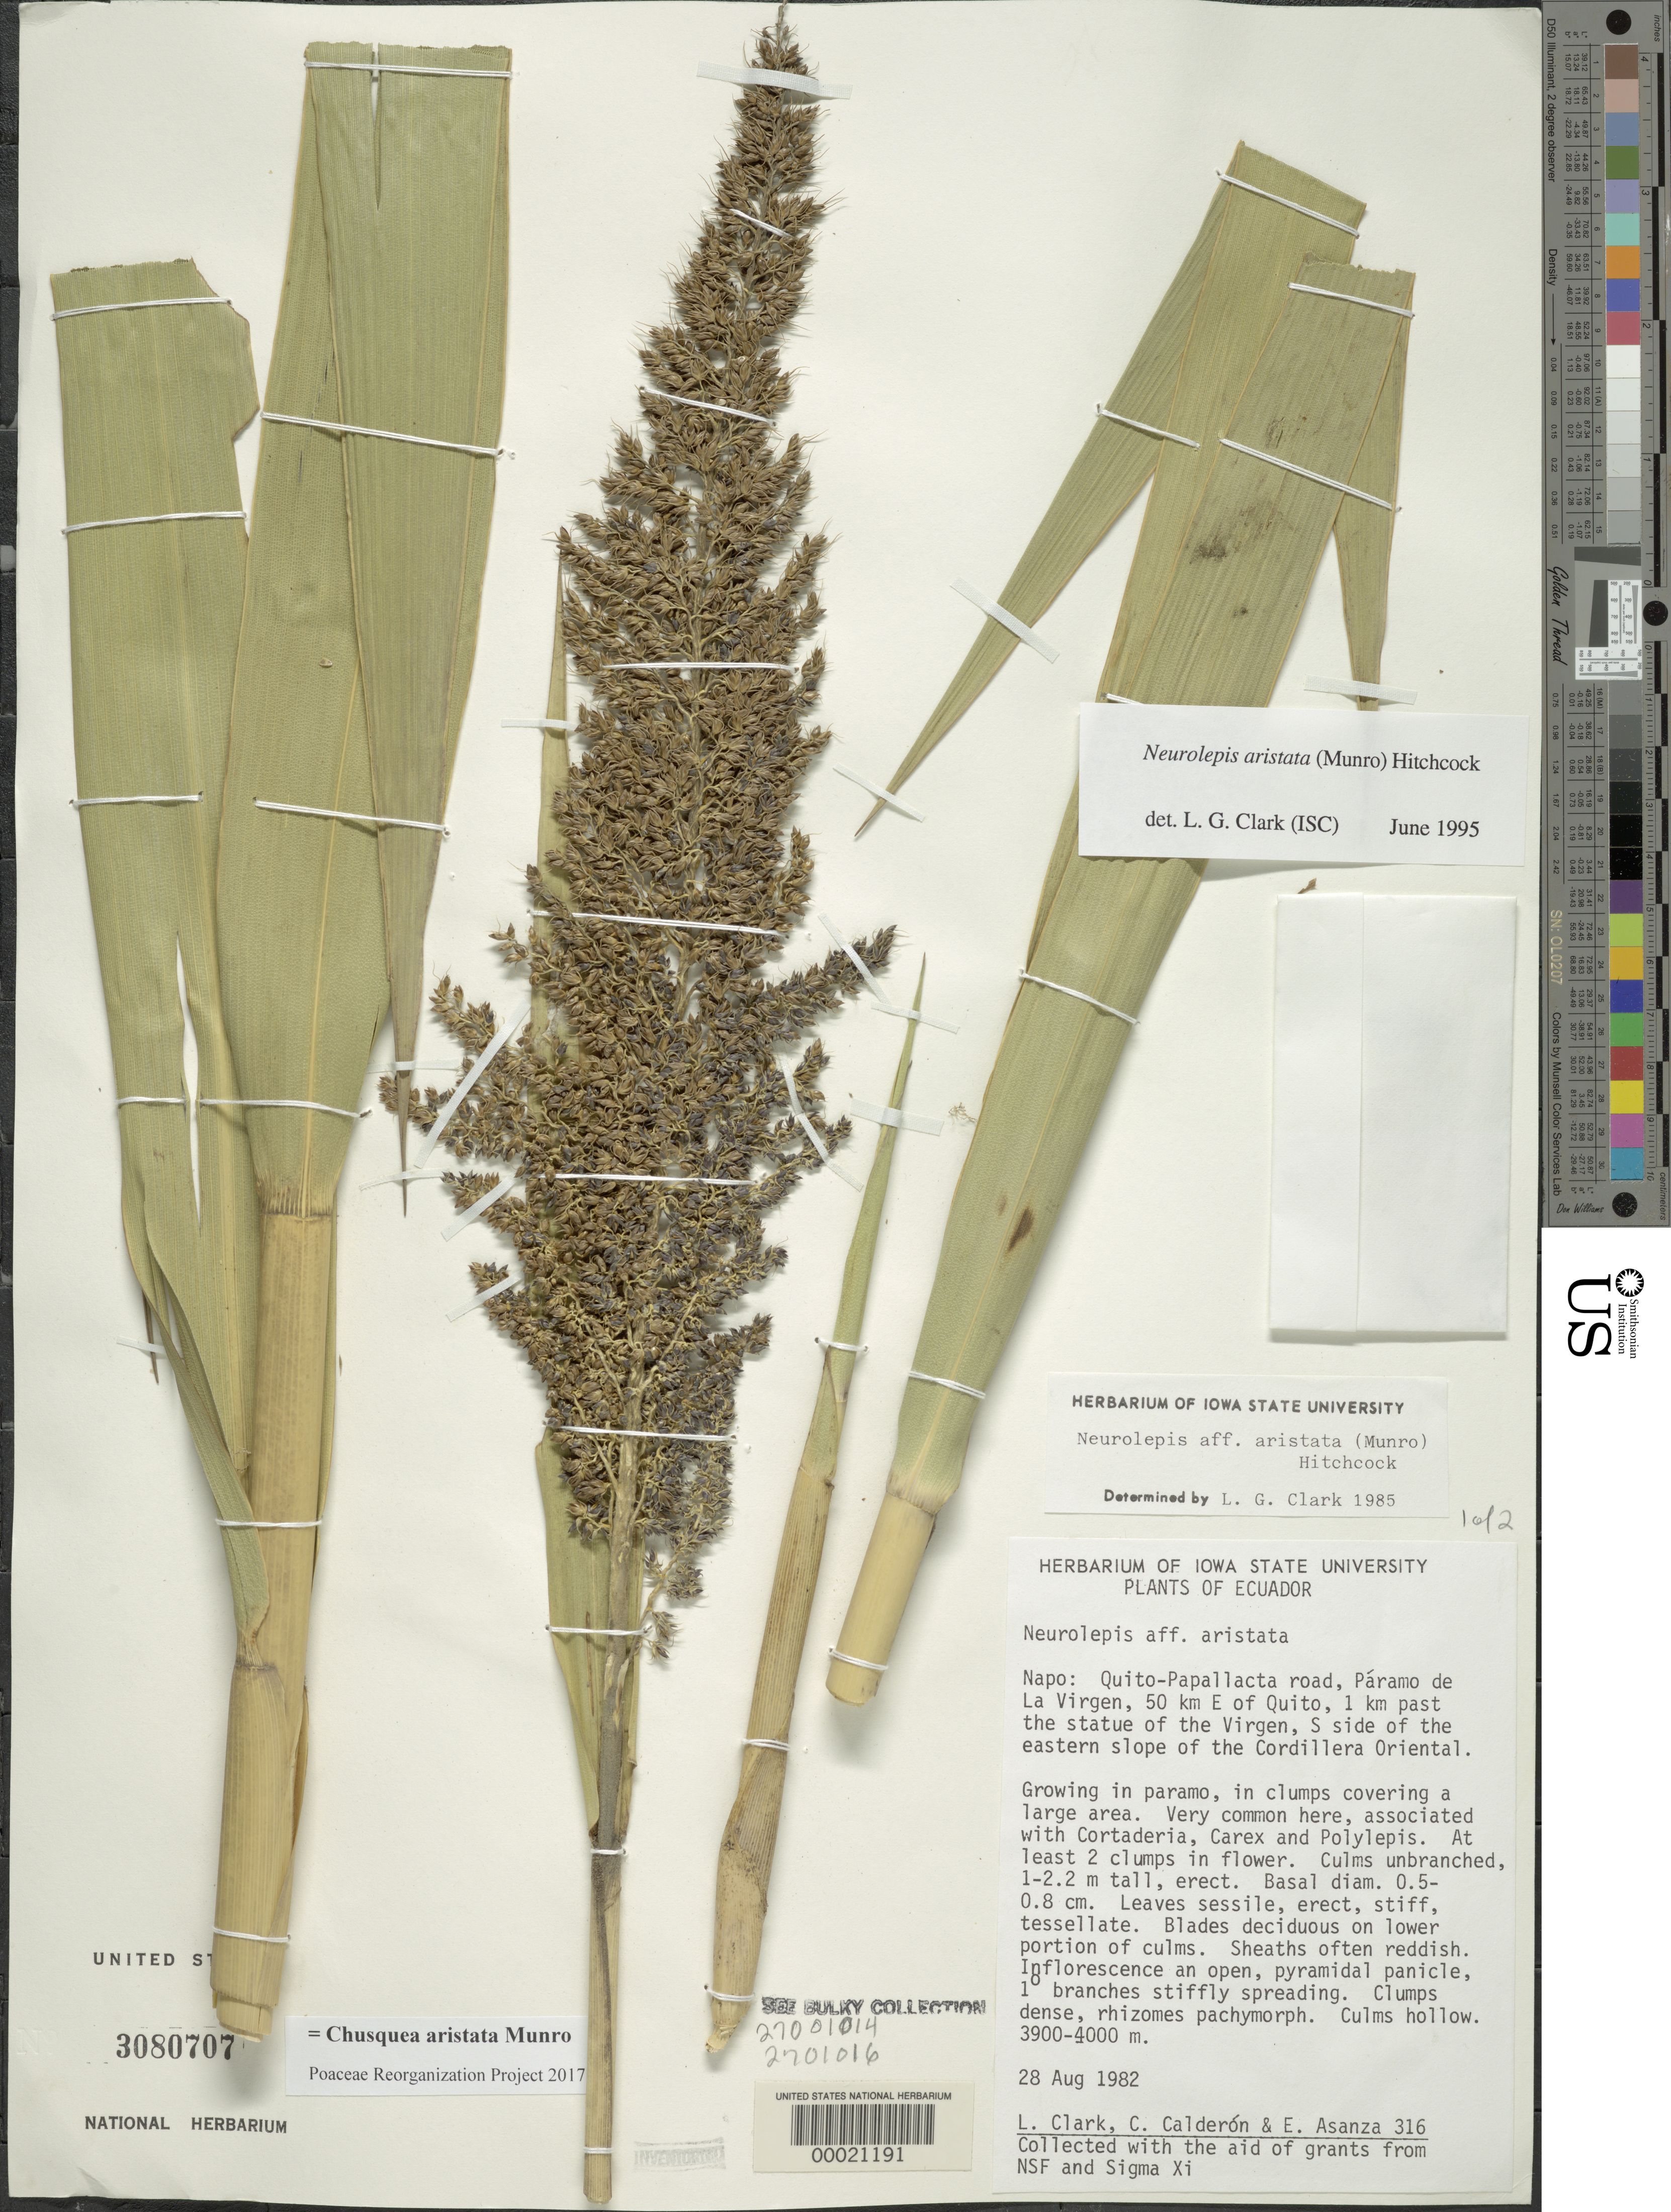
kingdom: Plantae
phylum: Tracheophyta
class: Liliopsida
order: Poales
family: Poaceae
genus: Chusquea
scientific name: Chusquea aristata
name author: Munro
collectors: L. G. Clark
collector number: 316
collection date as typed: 28 Feb 1982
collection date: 1982-02-28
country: Ecuador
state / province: Napo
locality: Quito-papallacta road, Paramo de la Virgen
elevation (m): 3900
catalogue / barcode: US 3080707